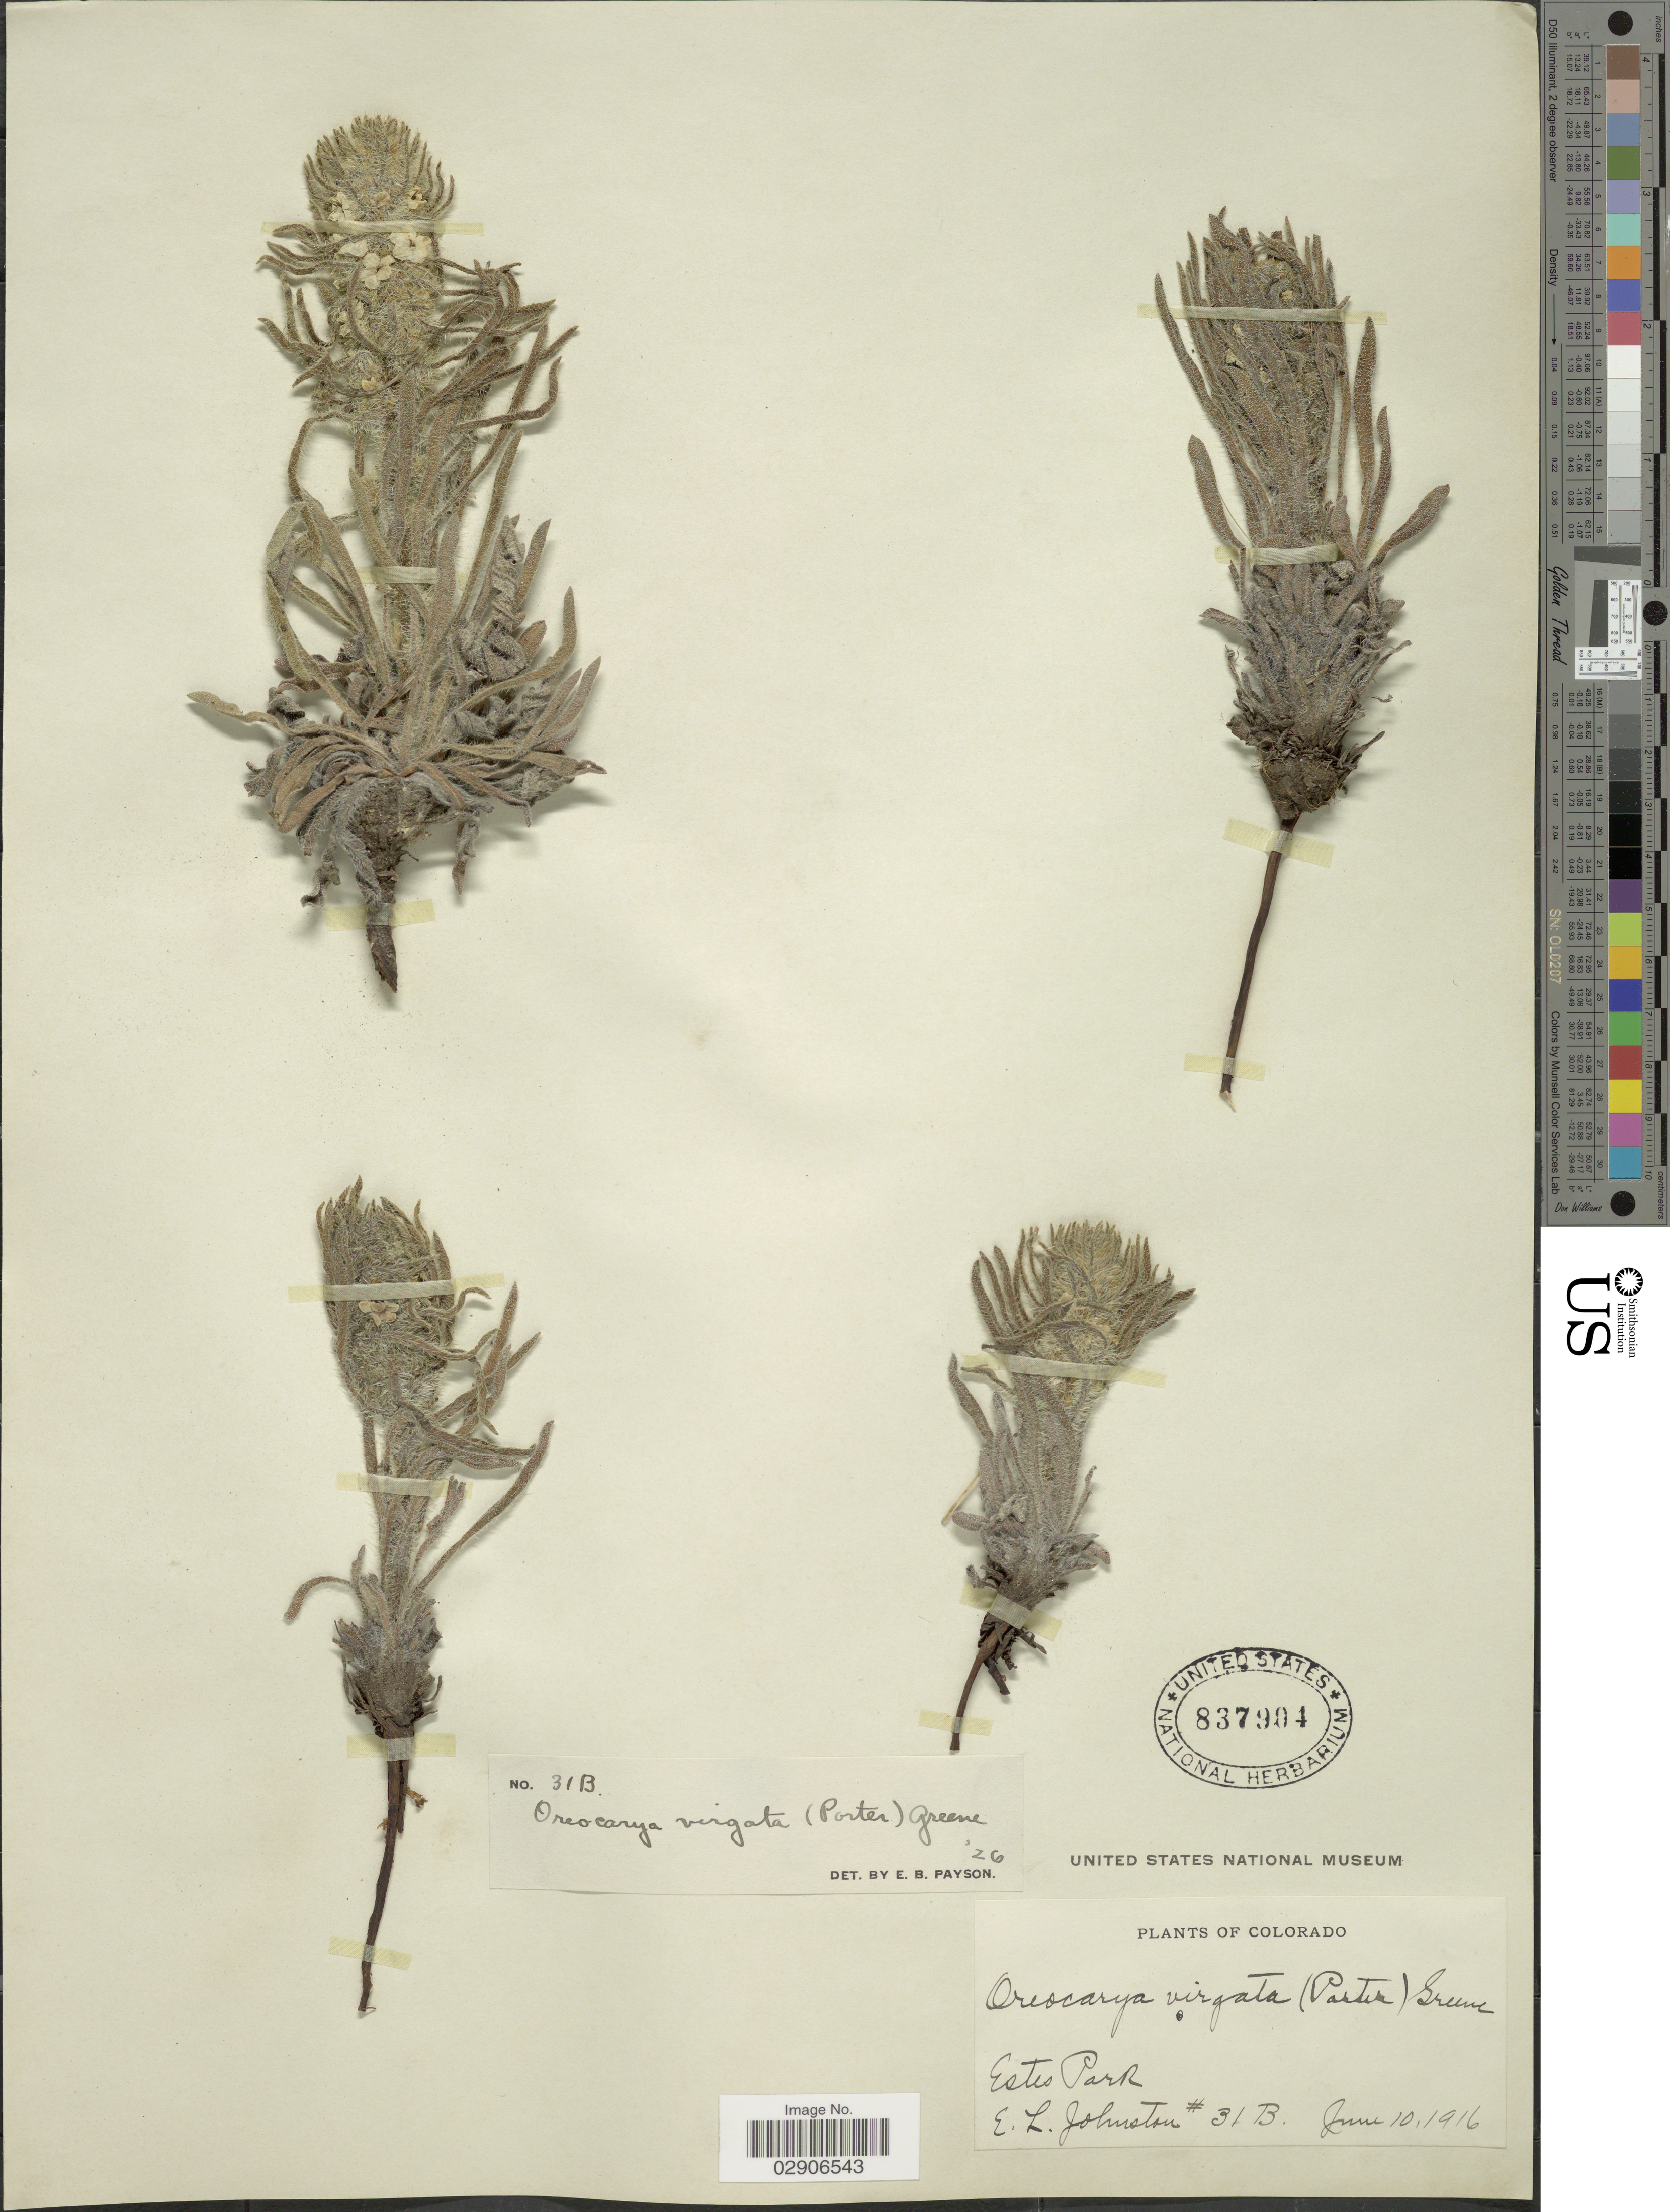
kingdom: Plantae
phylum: Tracheophyta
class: Magnoliopsida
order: Boraginales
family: Boraginaceae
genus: Oreocarya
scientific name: Oreocarya virgata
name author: (Porter) Greene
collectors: E. L. Johnston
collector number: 31B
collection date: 1916-06-10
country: United States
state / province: Colorado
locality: Estes Park.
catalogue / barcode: US 837904